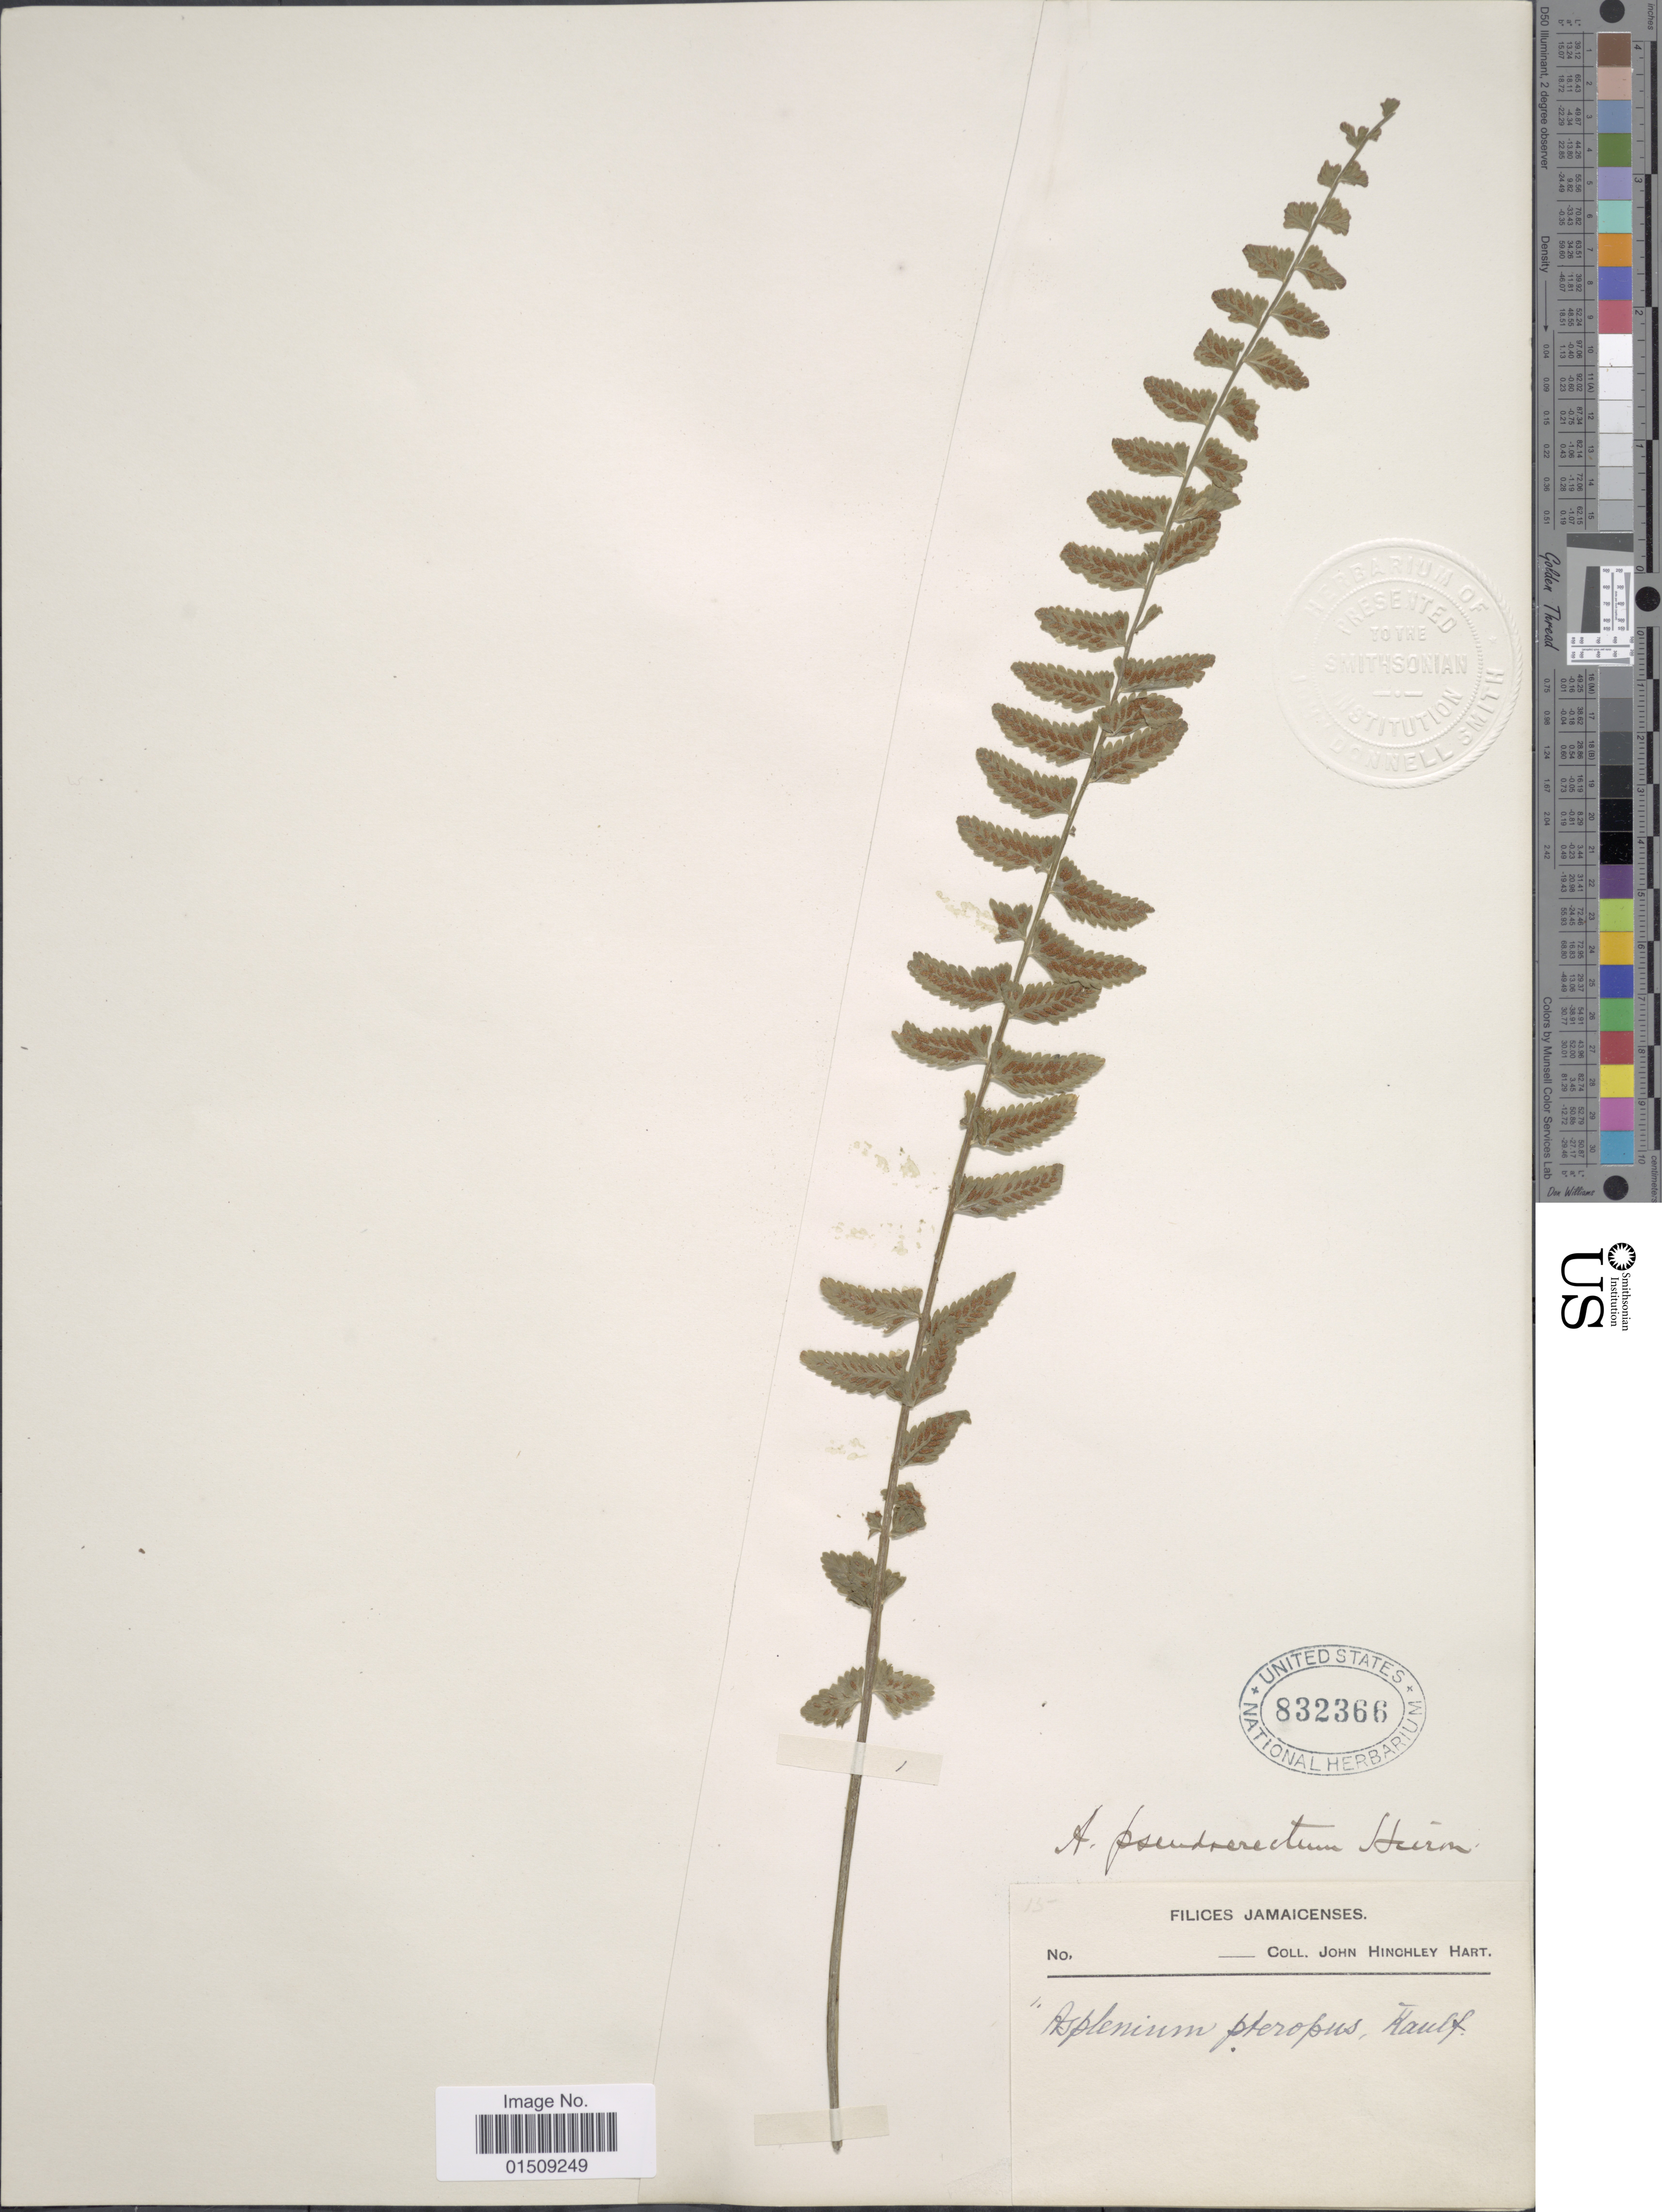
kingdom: Plantae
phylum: Tracheophyta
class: Polypodiopsida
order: Polypodiales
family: Aspleniaceae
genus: Asplenium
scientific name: Asplenium pteropus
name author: Kaulf.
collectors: J. H. Hart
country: Jamaica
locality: Jamaicenses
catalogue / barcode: US 832366